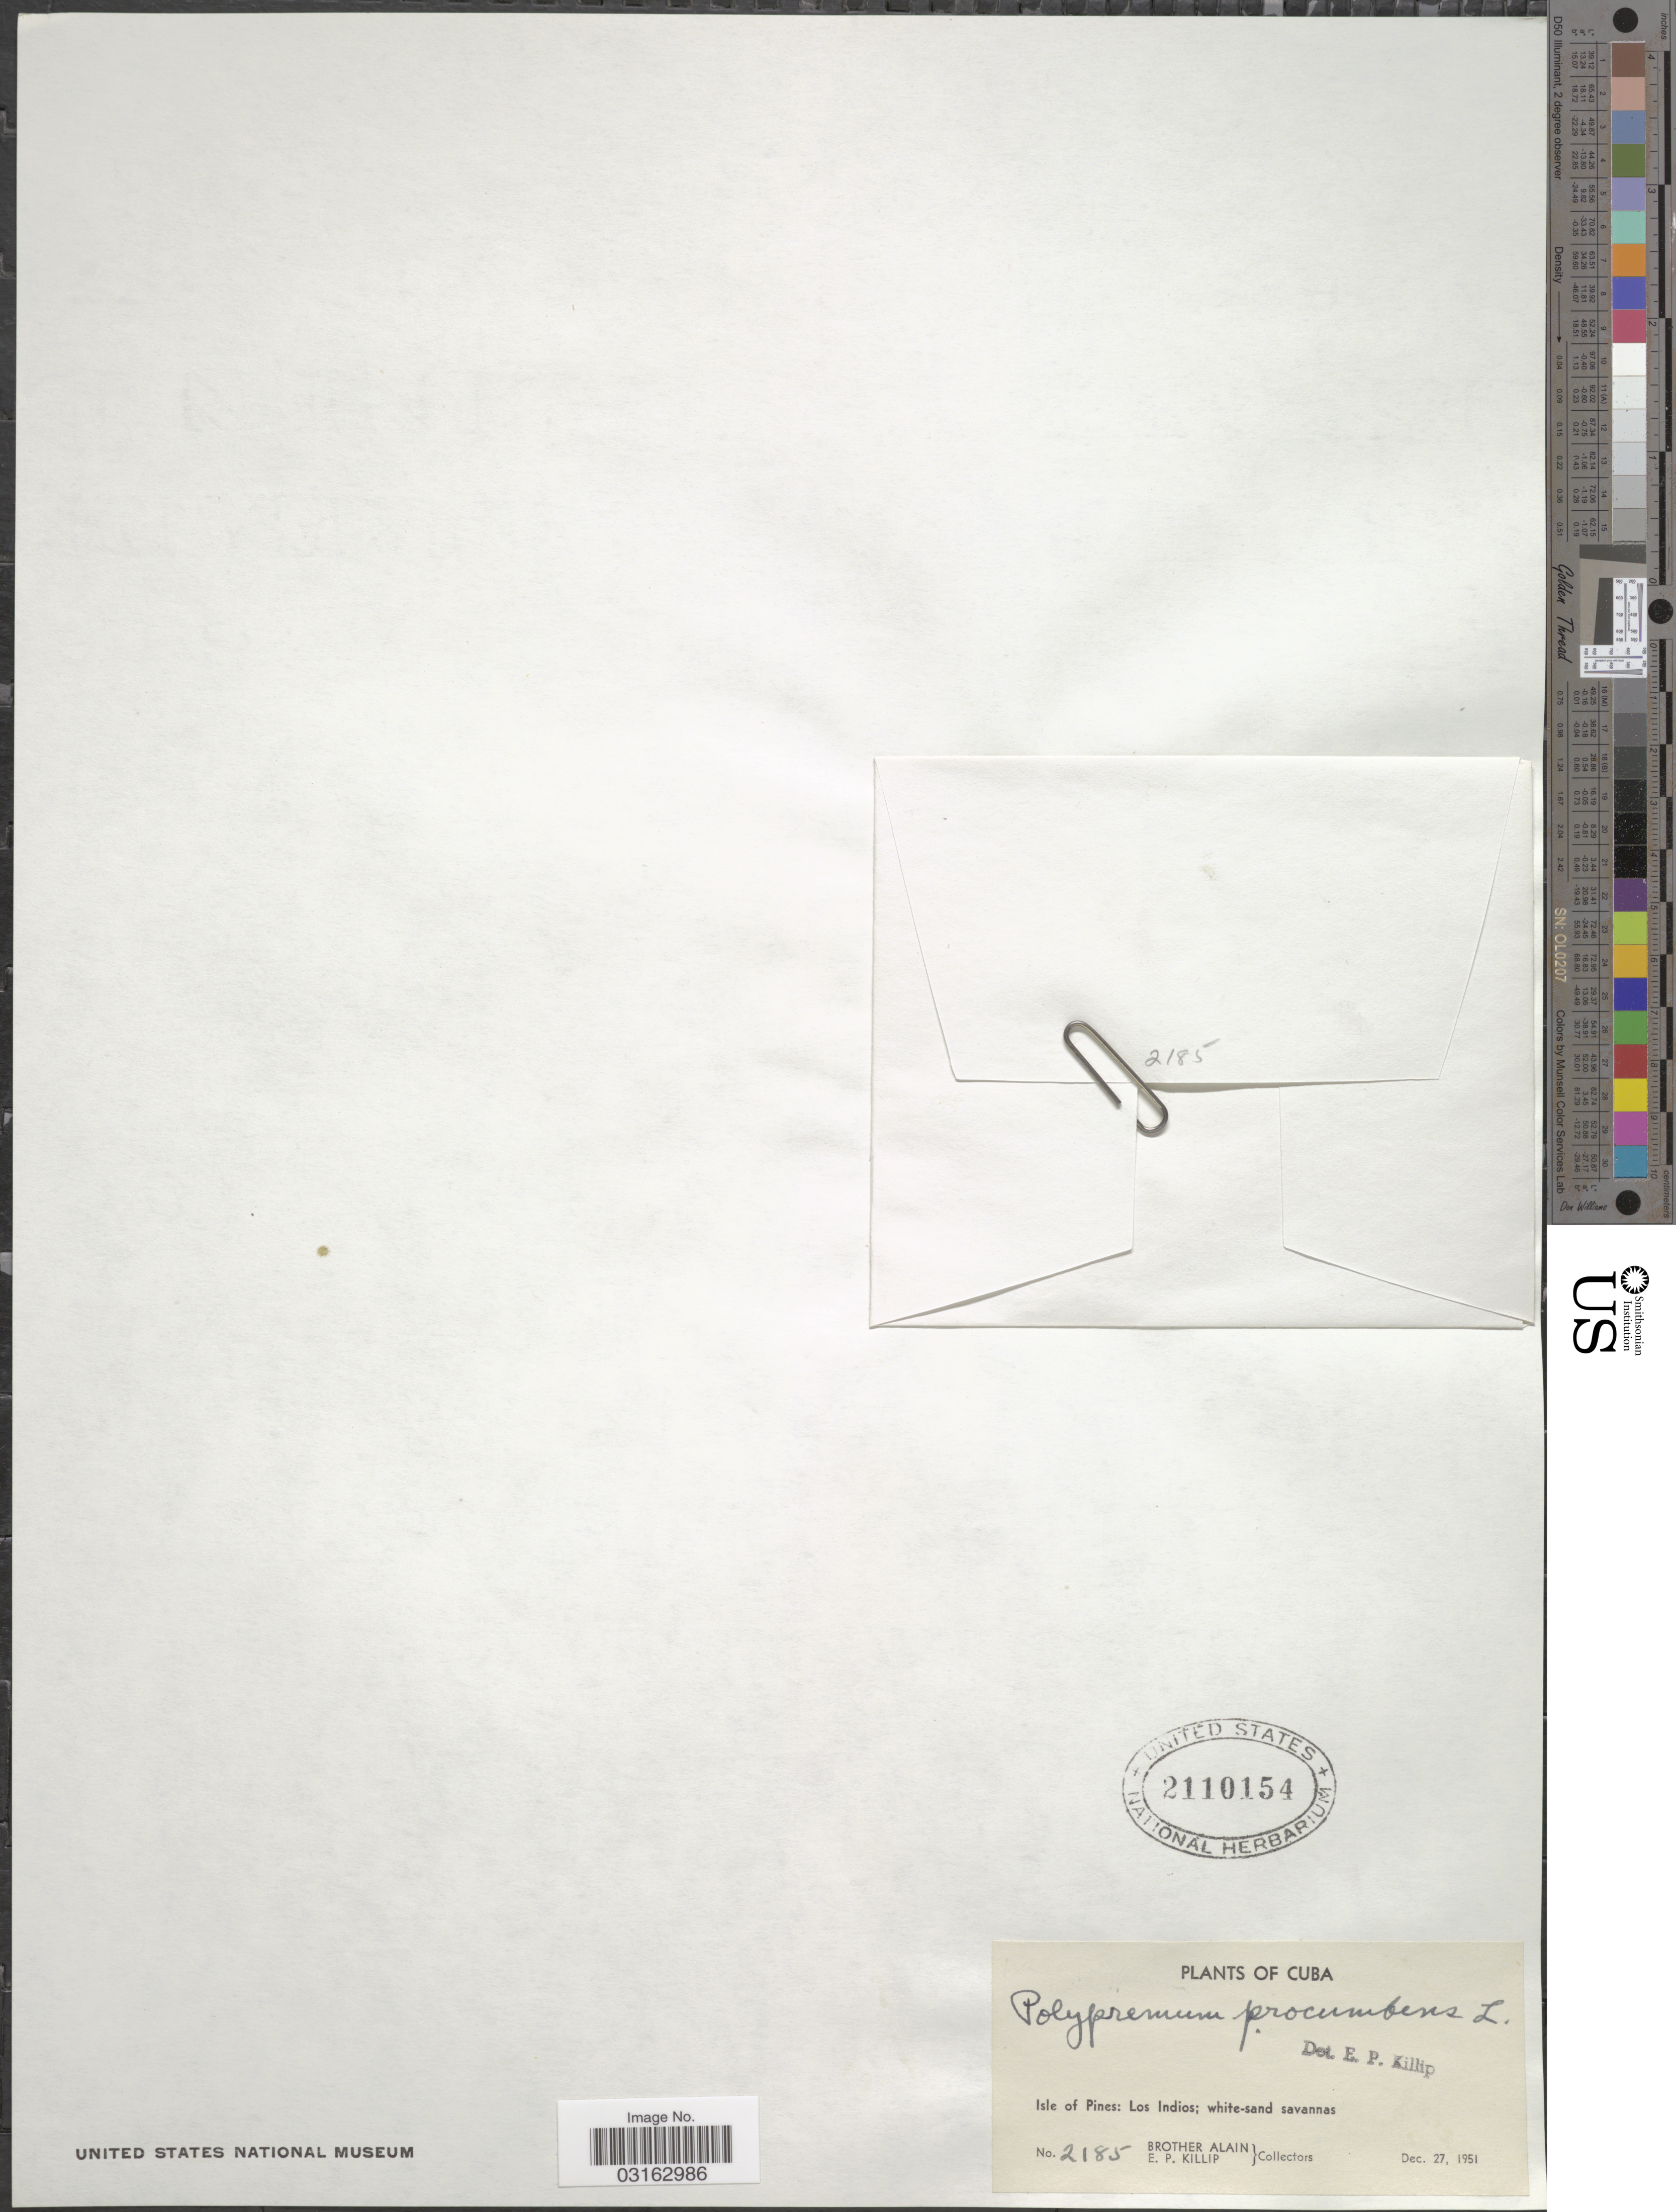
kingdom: Plantae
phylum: Tracheophyta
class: Magnoliopsida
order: Lamiales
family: Tetrachondraceae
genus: Polypremum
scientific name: Polypremum procumbens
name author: L.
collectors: Bro. Alain - DO NOT USE & E. P. Killip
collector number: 2185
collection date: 1951-12-27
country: Cuba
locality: Isle of Pines: Los Indios.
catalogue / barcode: US 2110154